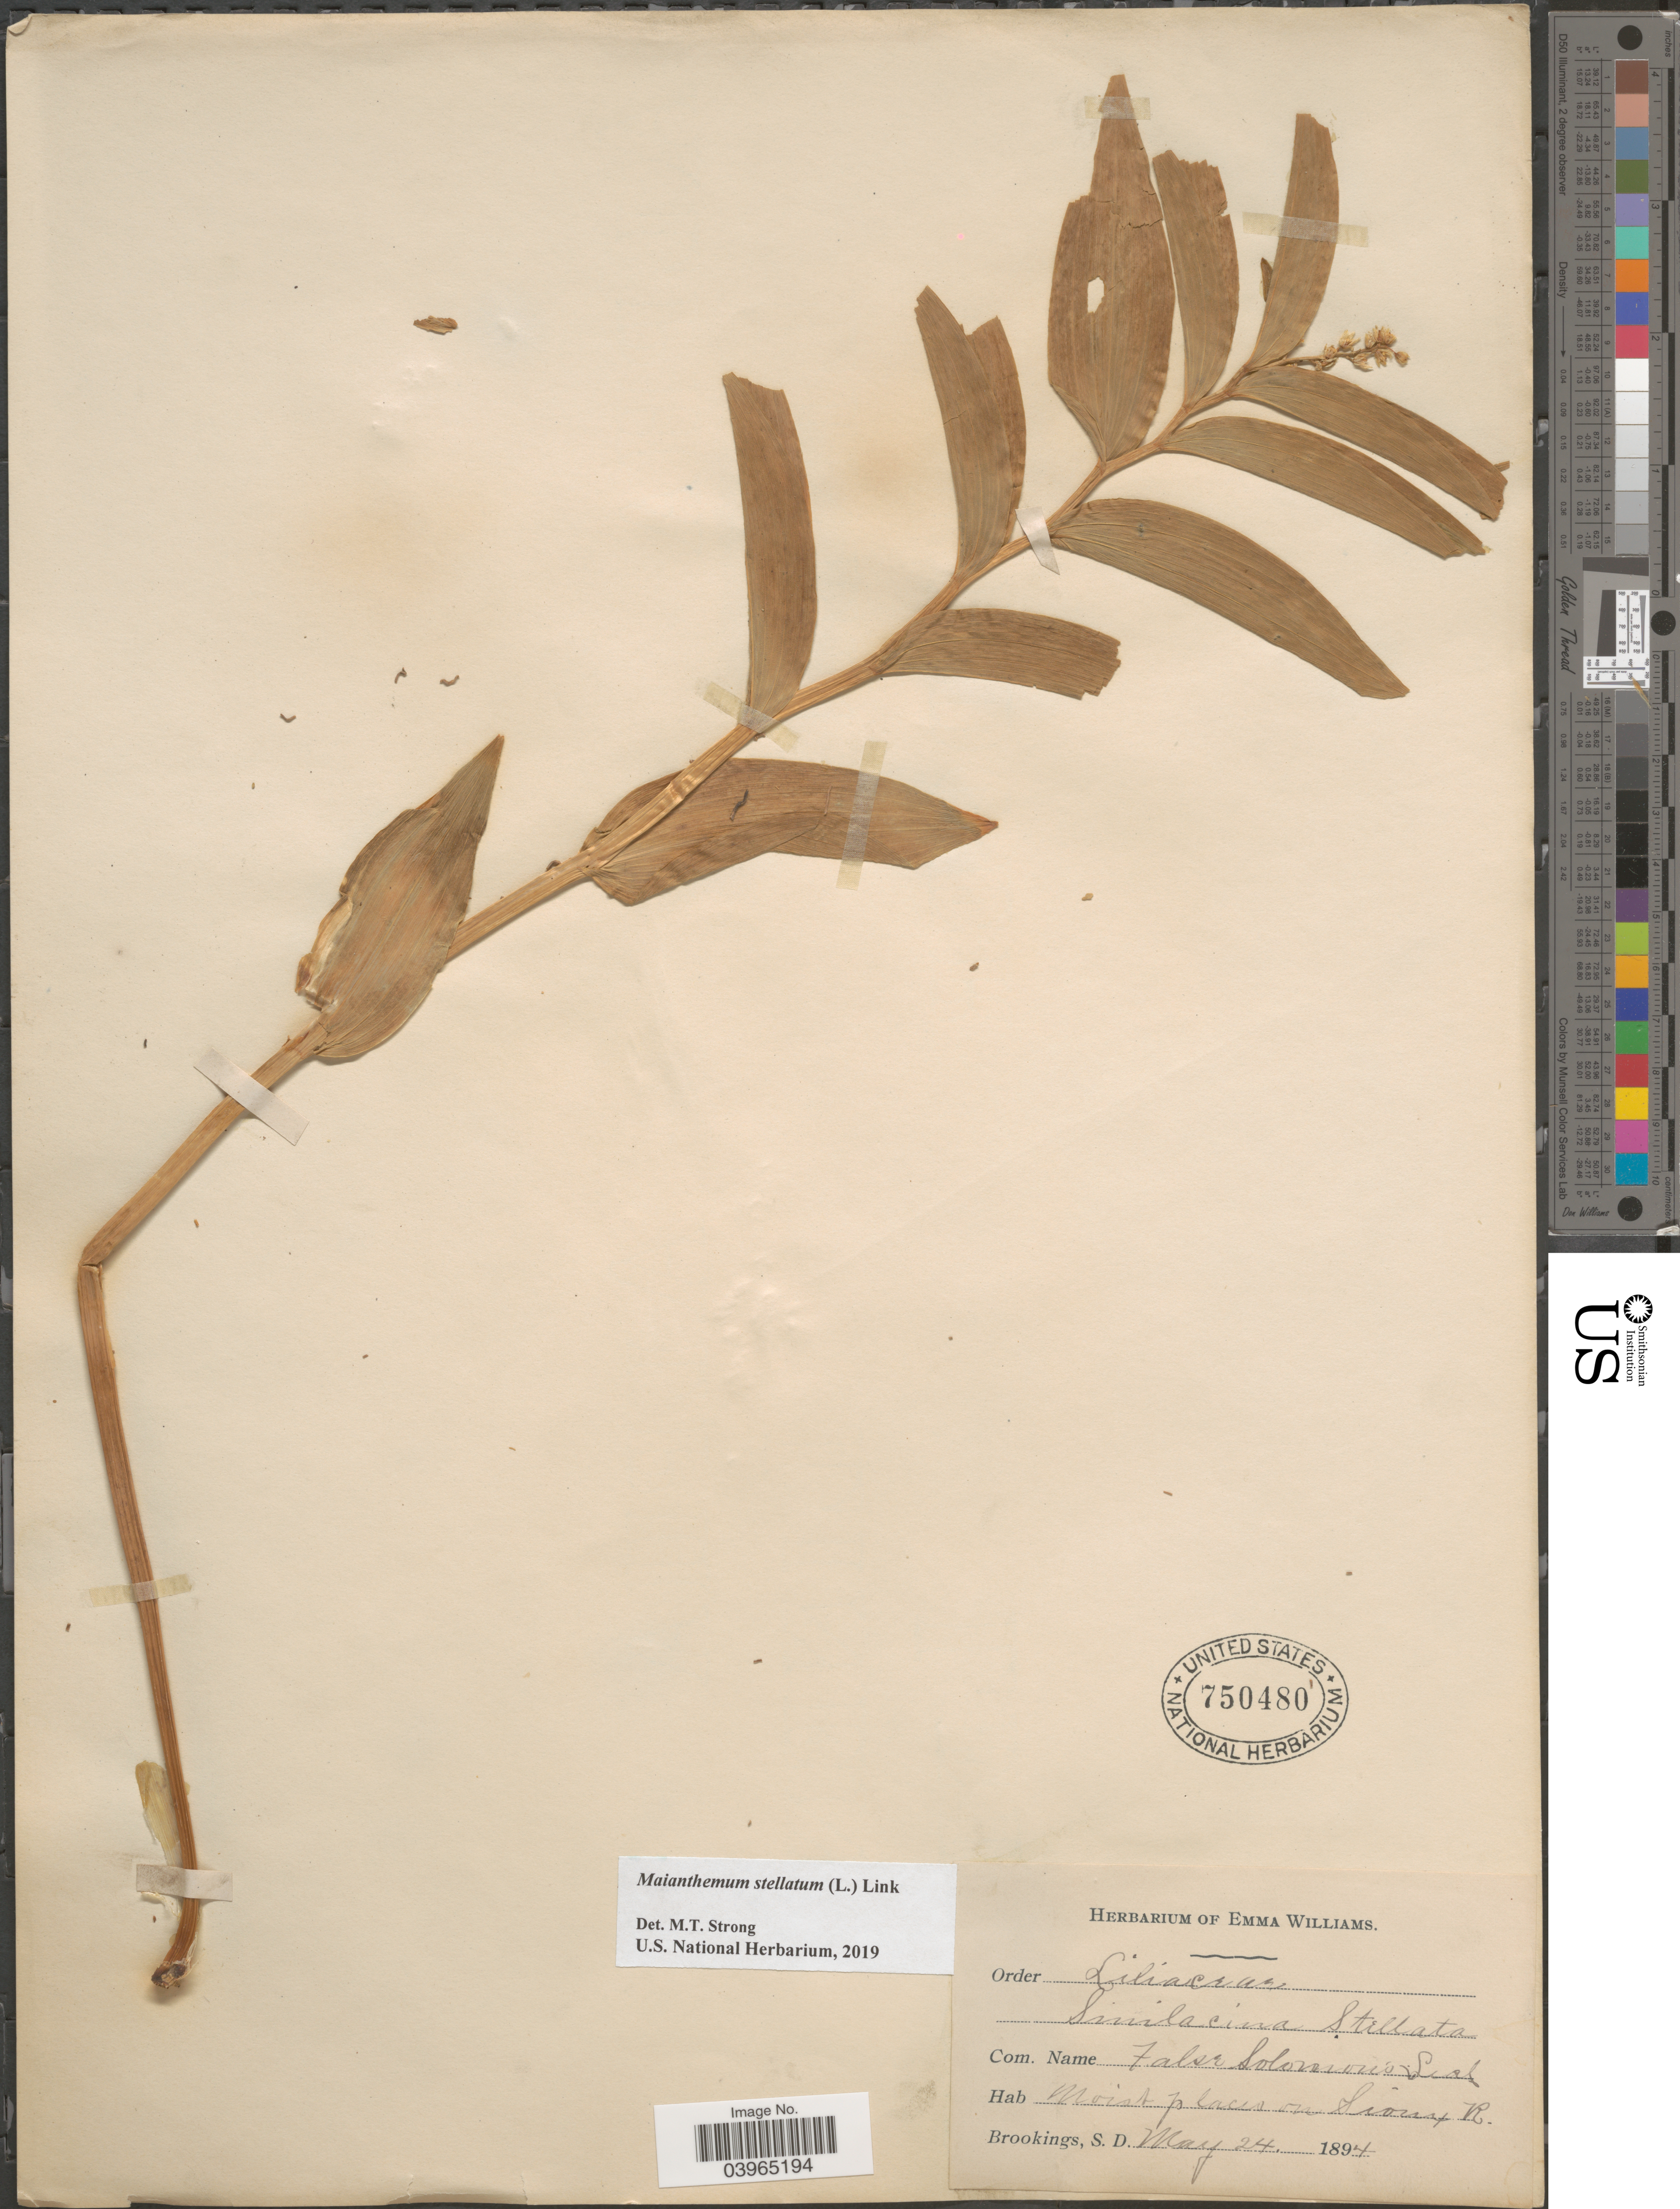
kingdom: Plantae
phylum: Tracheophyta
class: Liliopsida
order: Asparagales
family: Asparagaceae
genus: Maianthemum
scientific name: Maianthemum stellatum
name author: (L.) Link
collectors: Ex herb. of Emma Williams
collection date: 1894-05-24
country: United States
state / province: South Dakota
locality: Sioux R. Brookings.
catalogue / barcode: US 750480